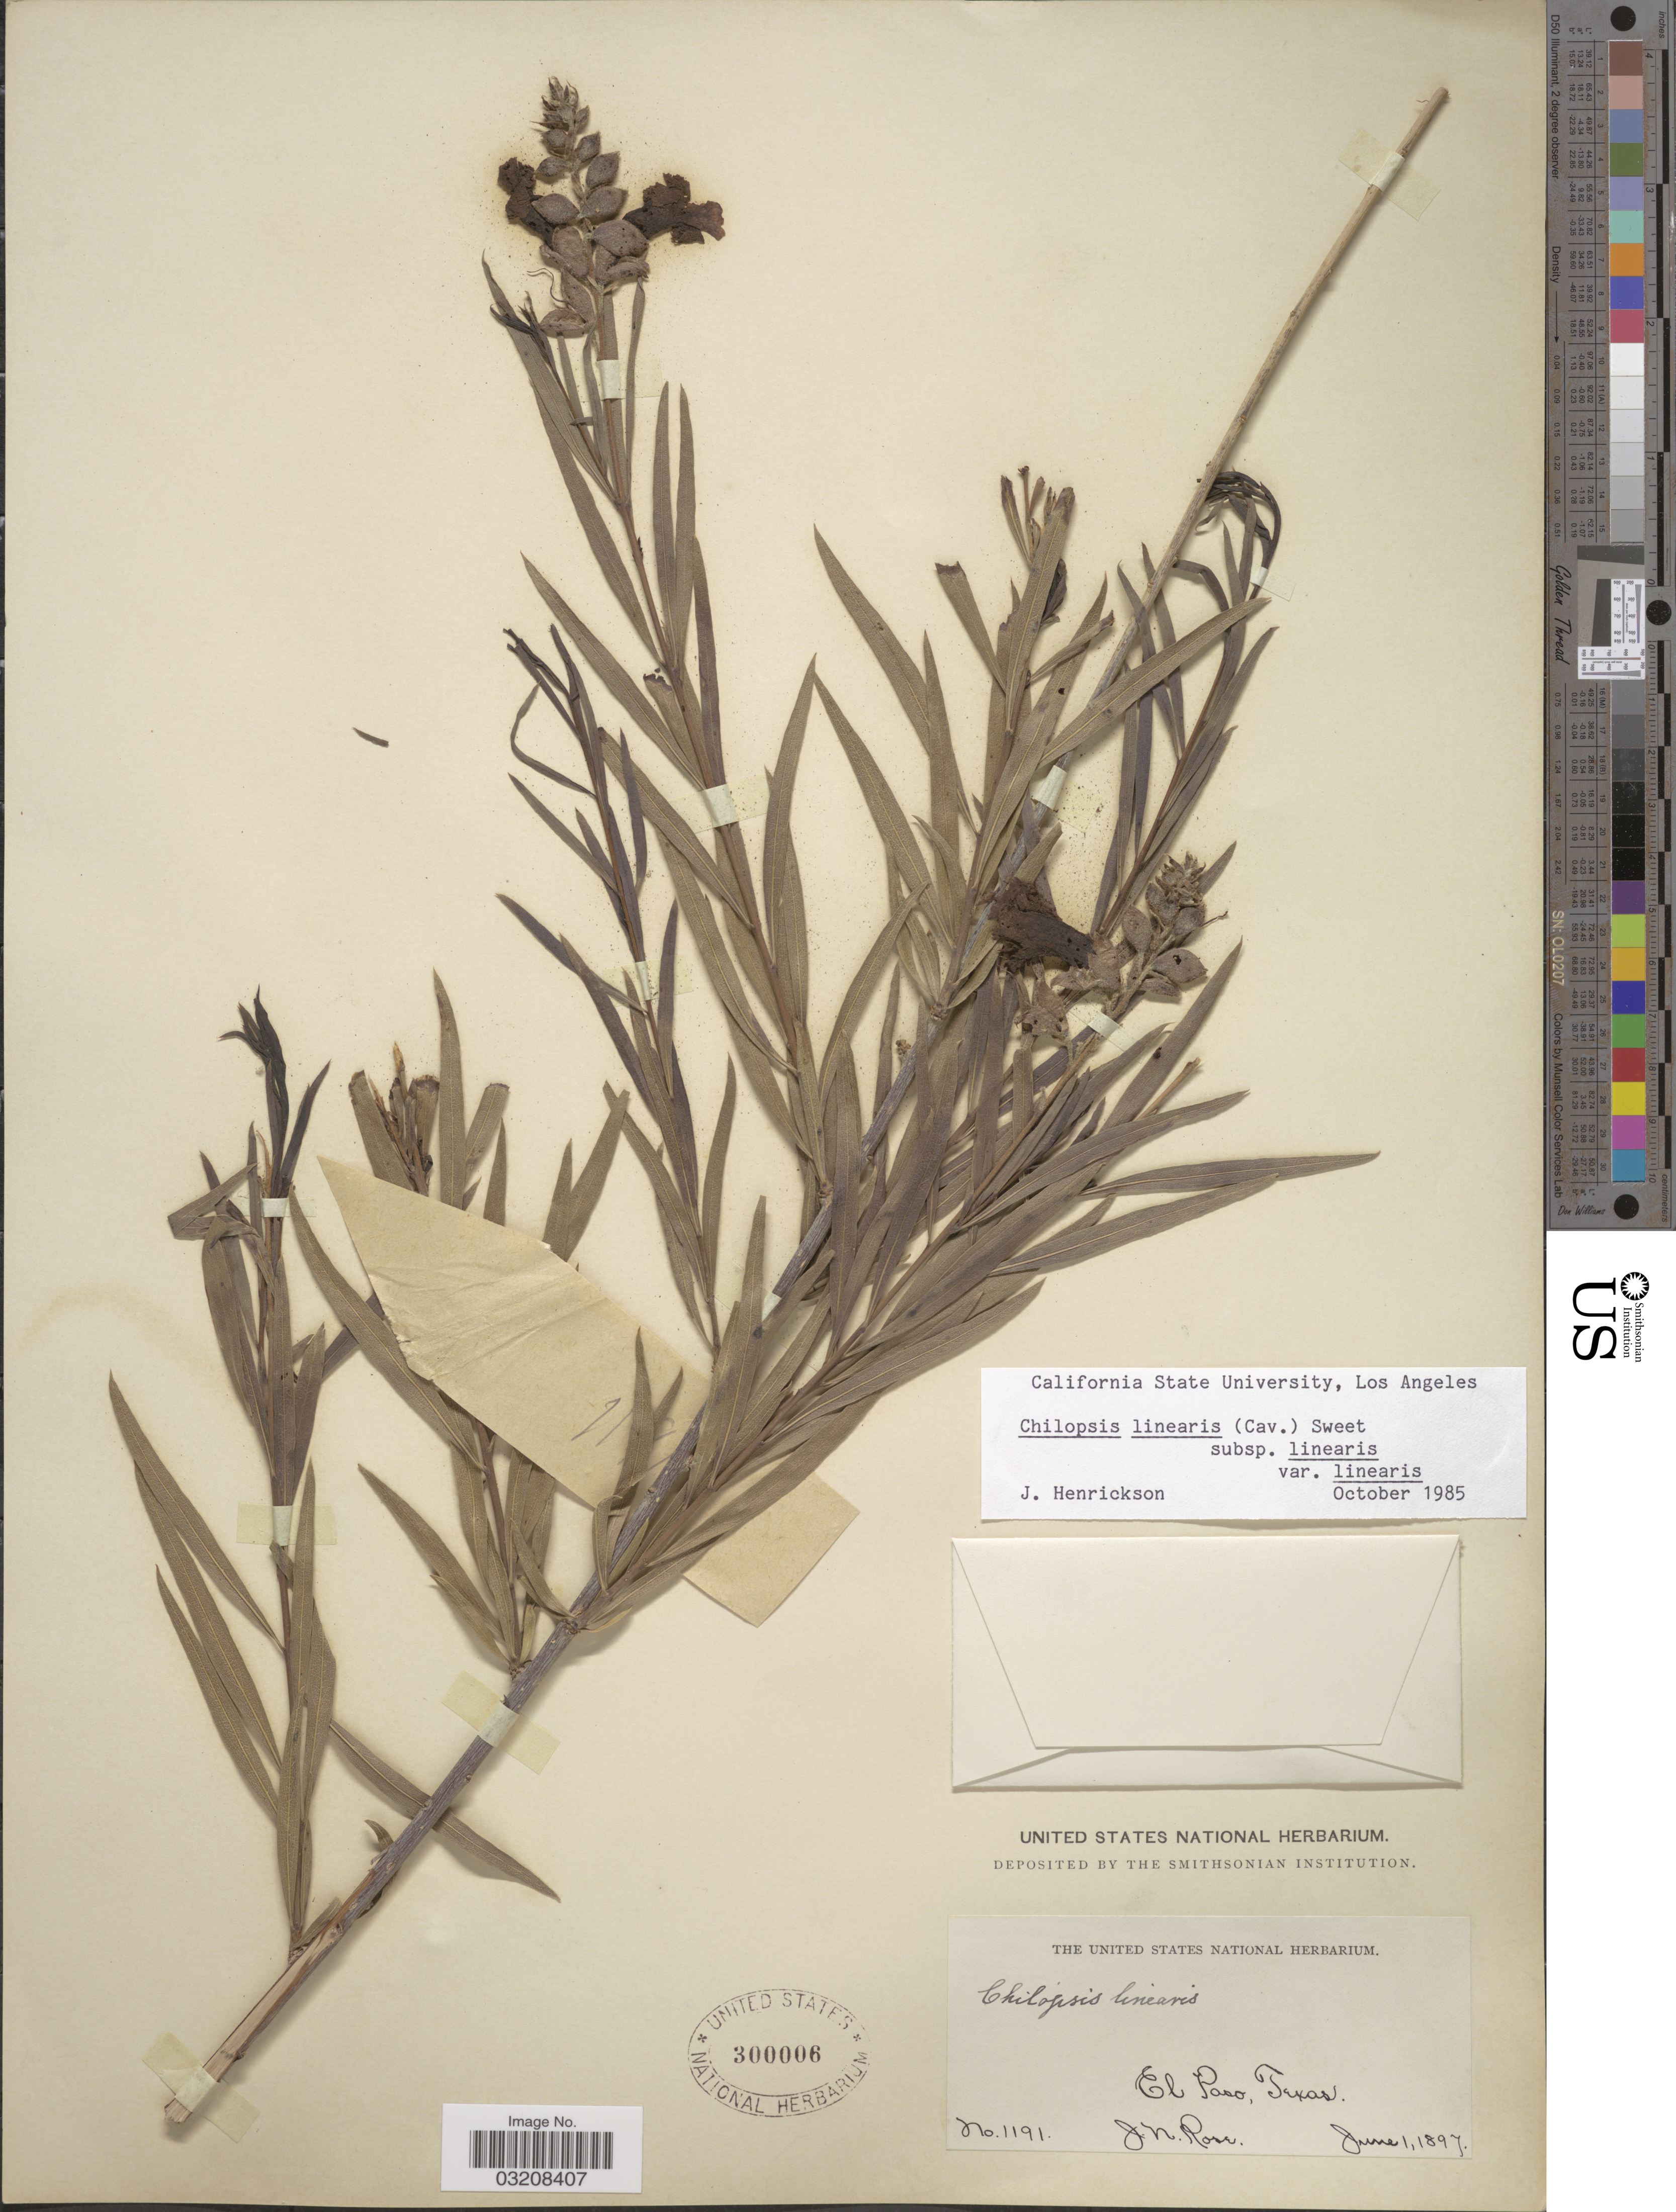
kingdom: Plantae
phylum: Tracheophyta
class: Magnoliopsida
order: Lamiales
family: Bignoniaceae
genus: Chilopsis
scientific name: Chilopsis linearis subsp. linearis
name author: (Cav.) Sweet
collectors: J. N. Rose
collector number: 1191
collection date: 1897-06-01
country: United States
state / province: Texas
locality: El Paso.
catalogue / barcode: US 300006